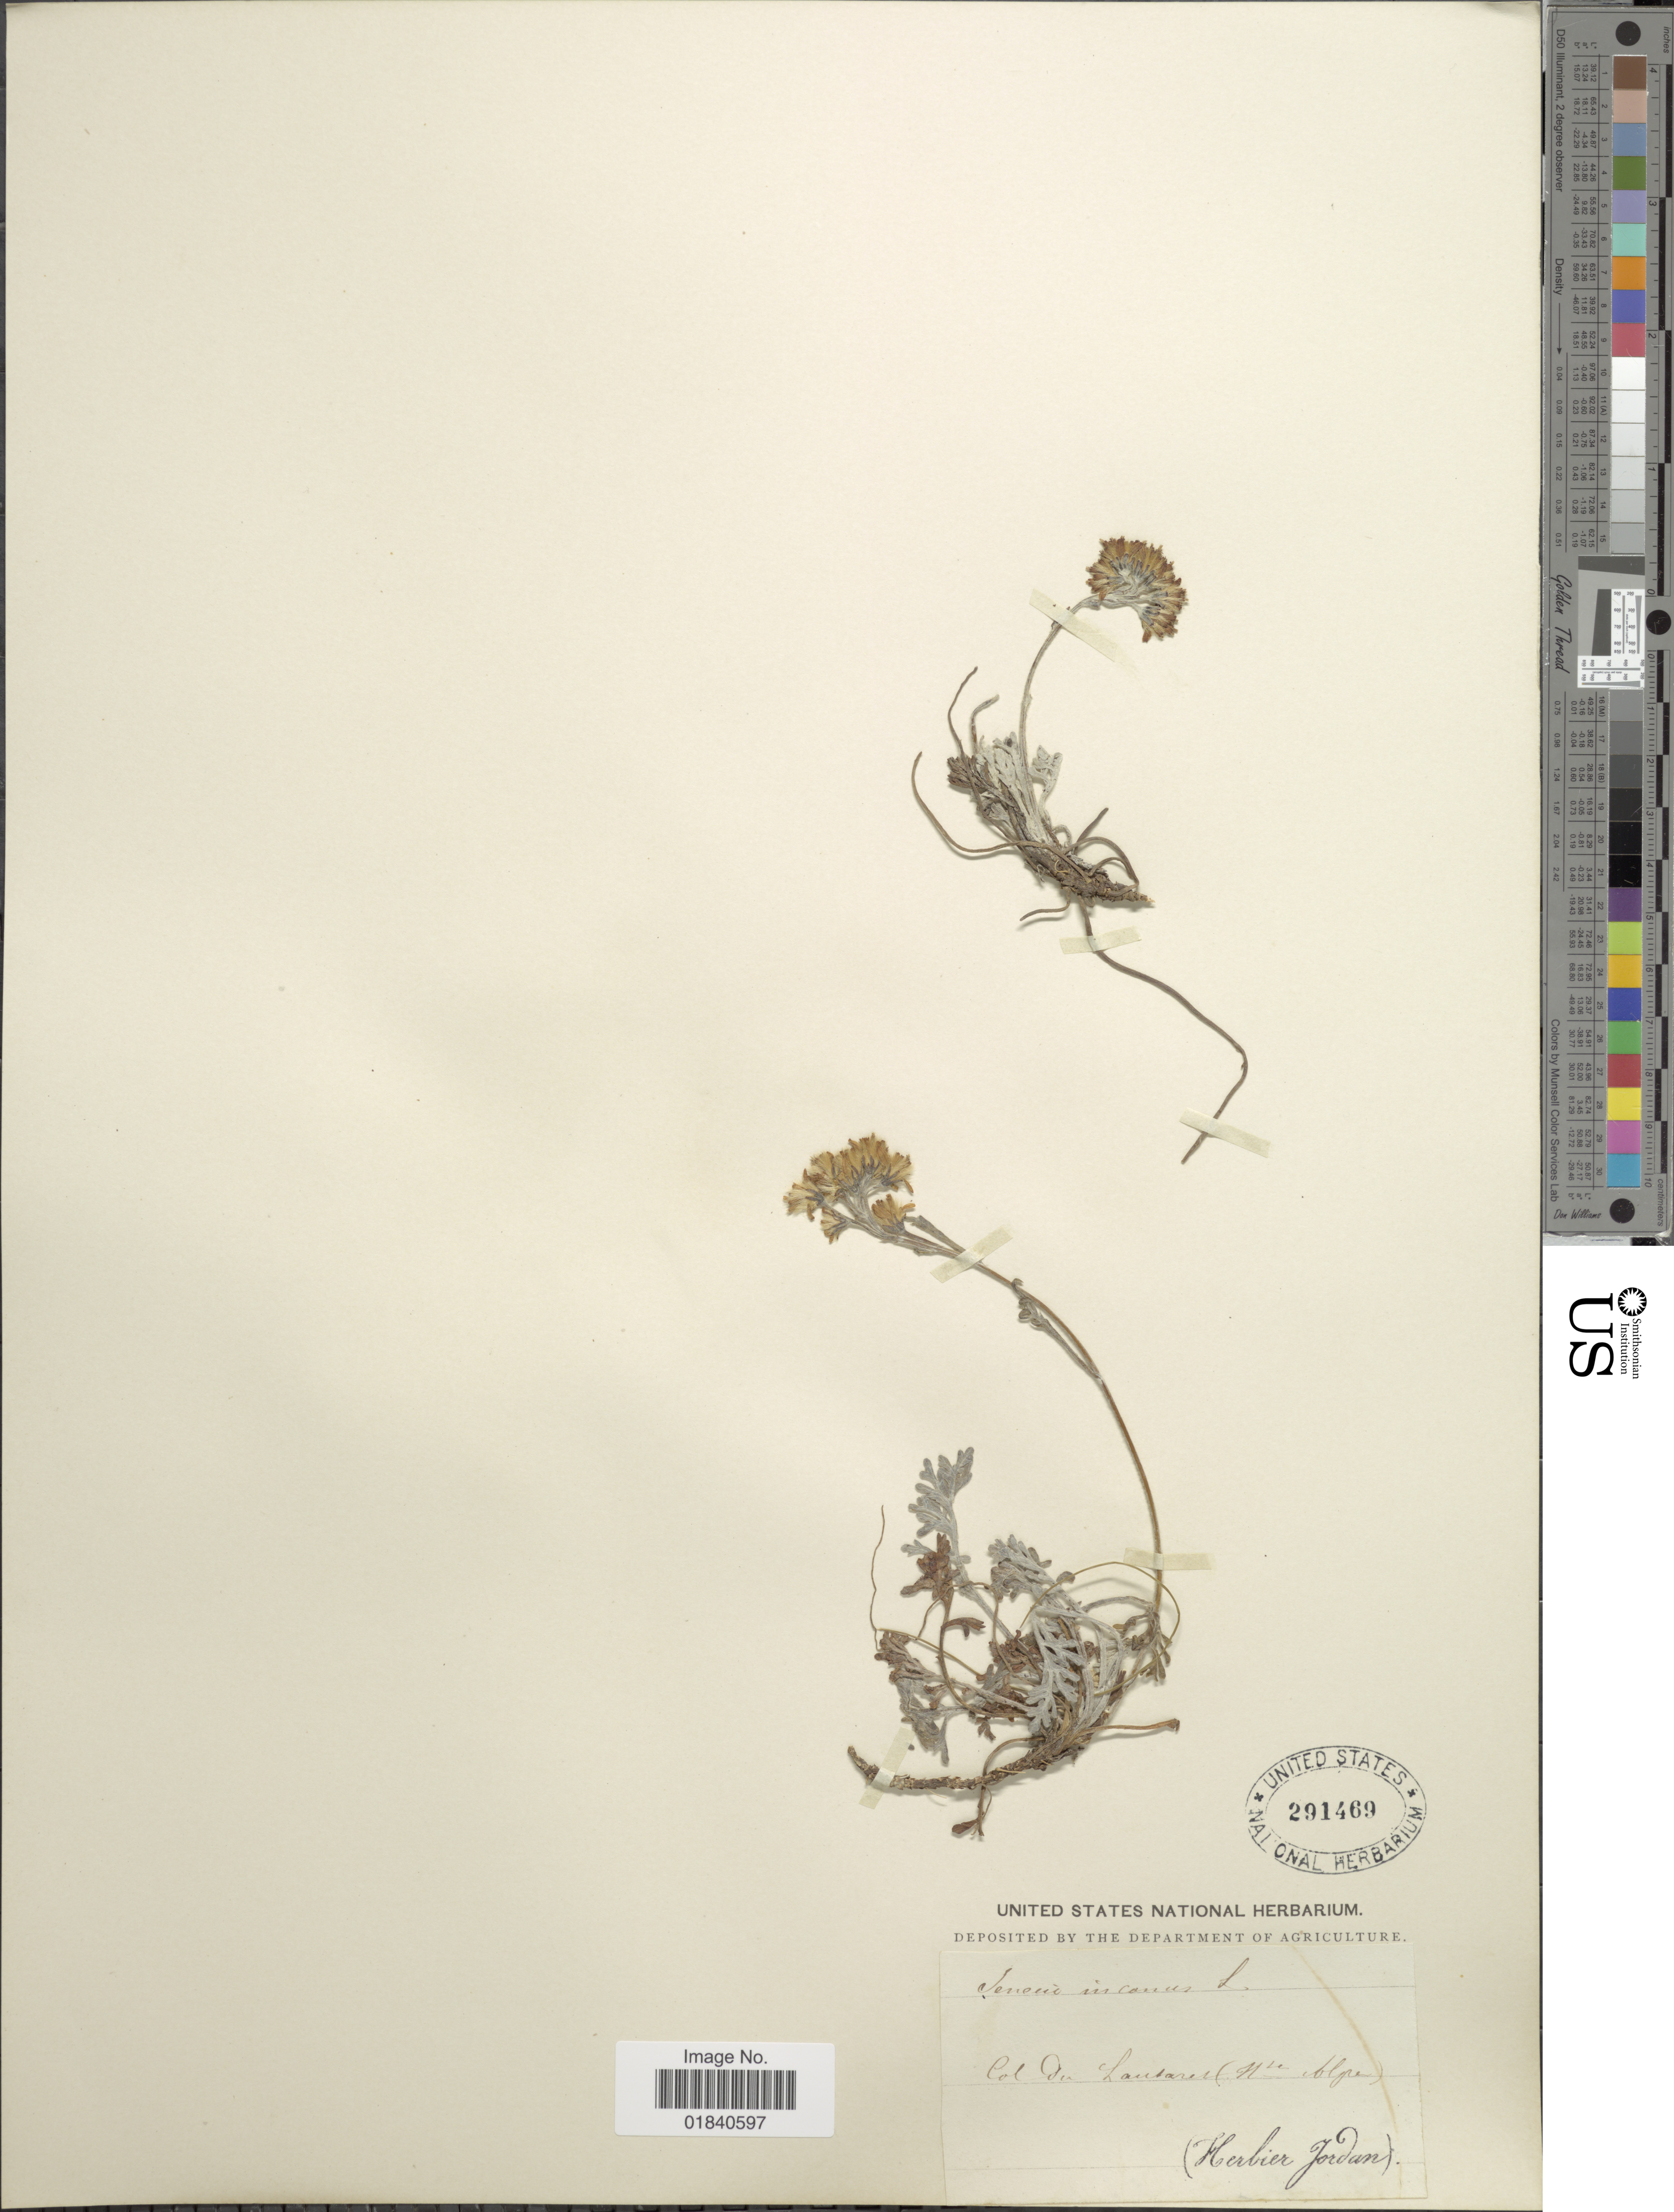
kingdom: Plantae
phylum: Tracheophyta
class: Magnoliopsida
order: Asterales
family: Asteraceae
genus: Jacobaea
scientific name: Jacobaea incana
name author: (L.) Veldkamp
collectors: ex herb. Jordan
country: France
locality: Col du Lautaret (Hte Alpes)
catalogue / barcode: US 291469